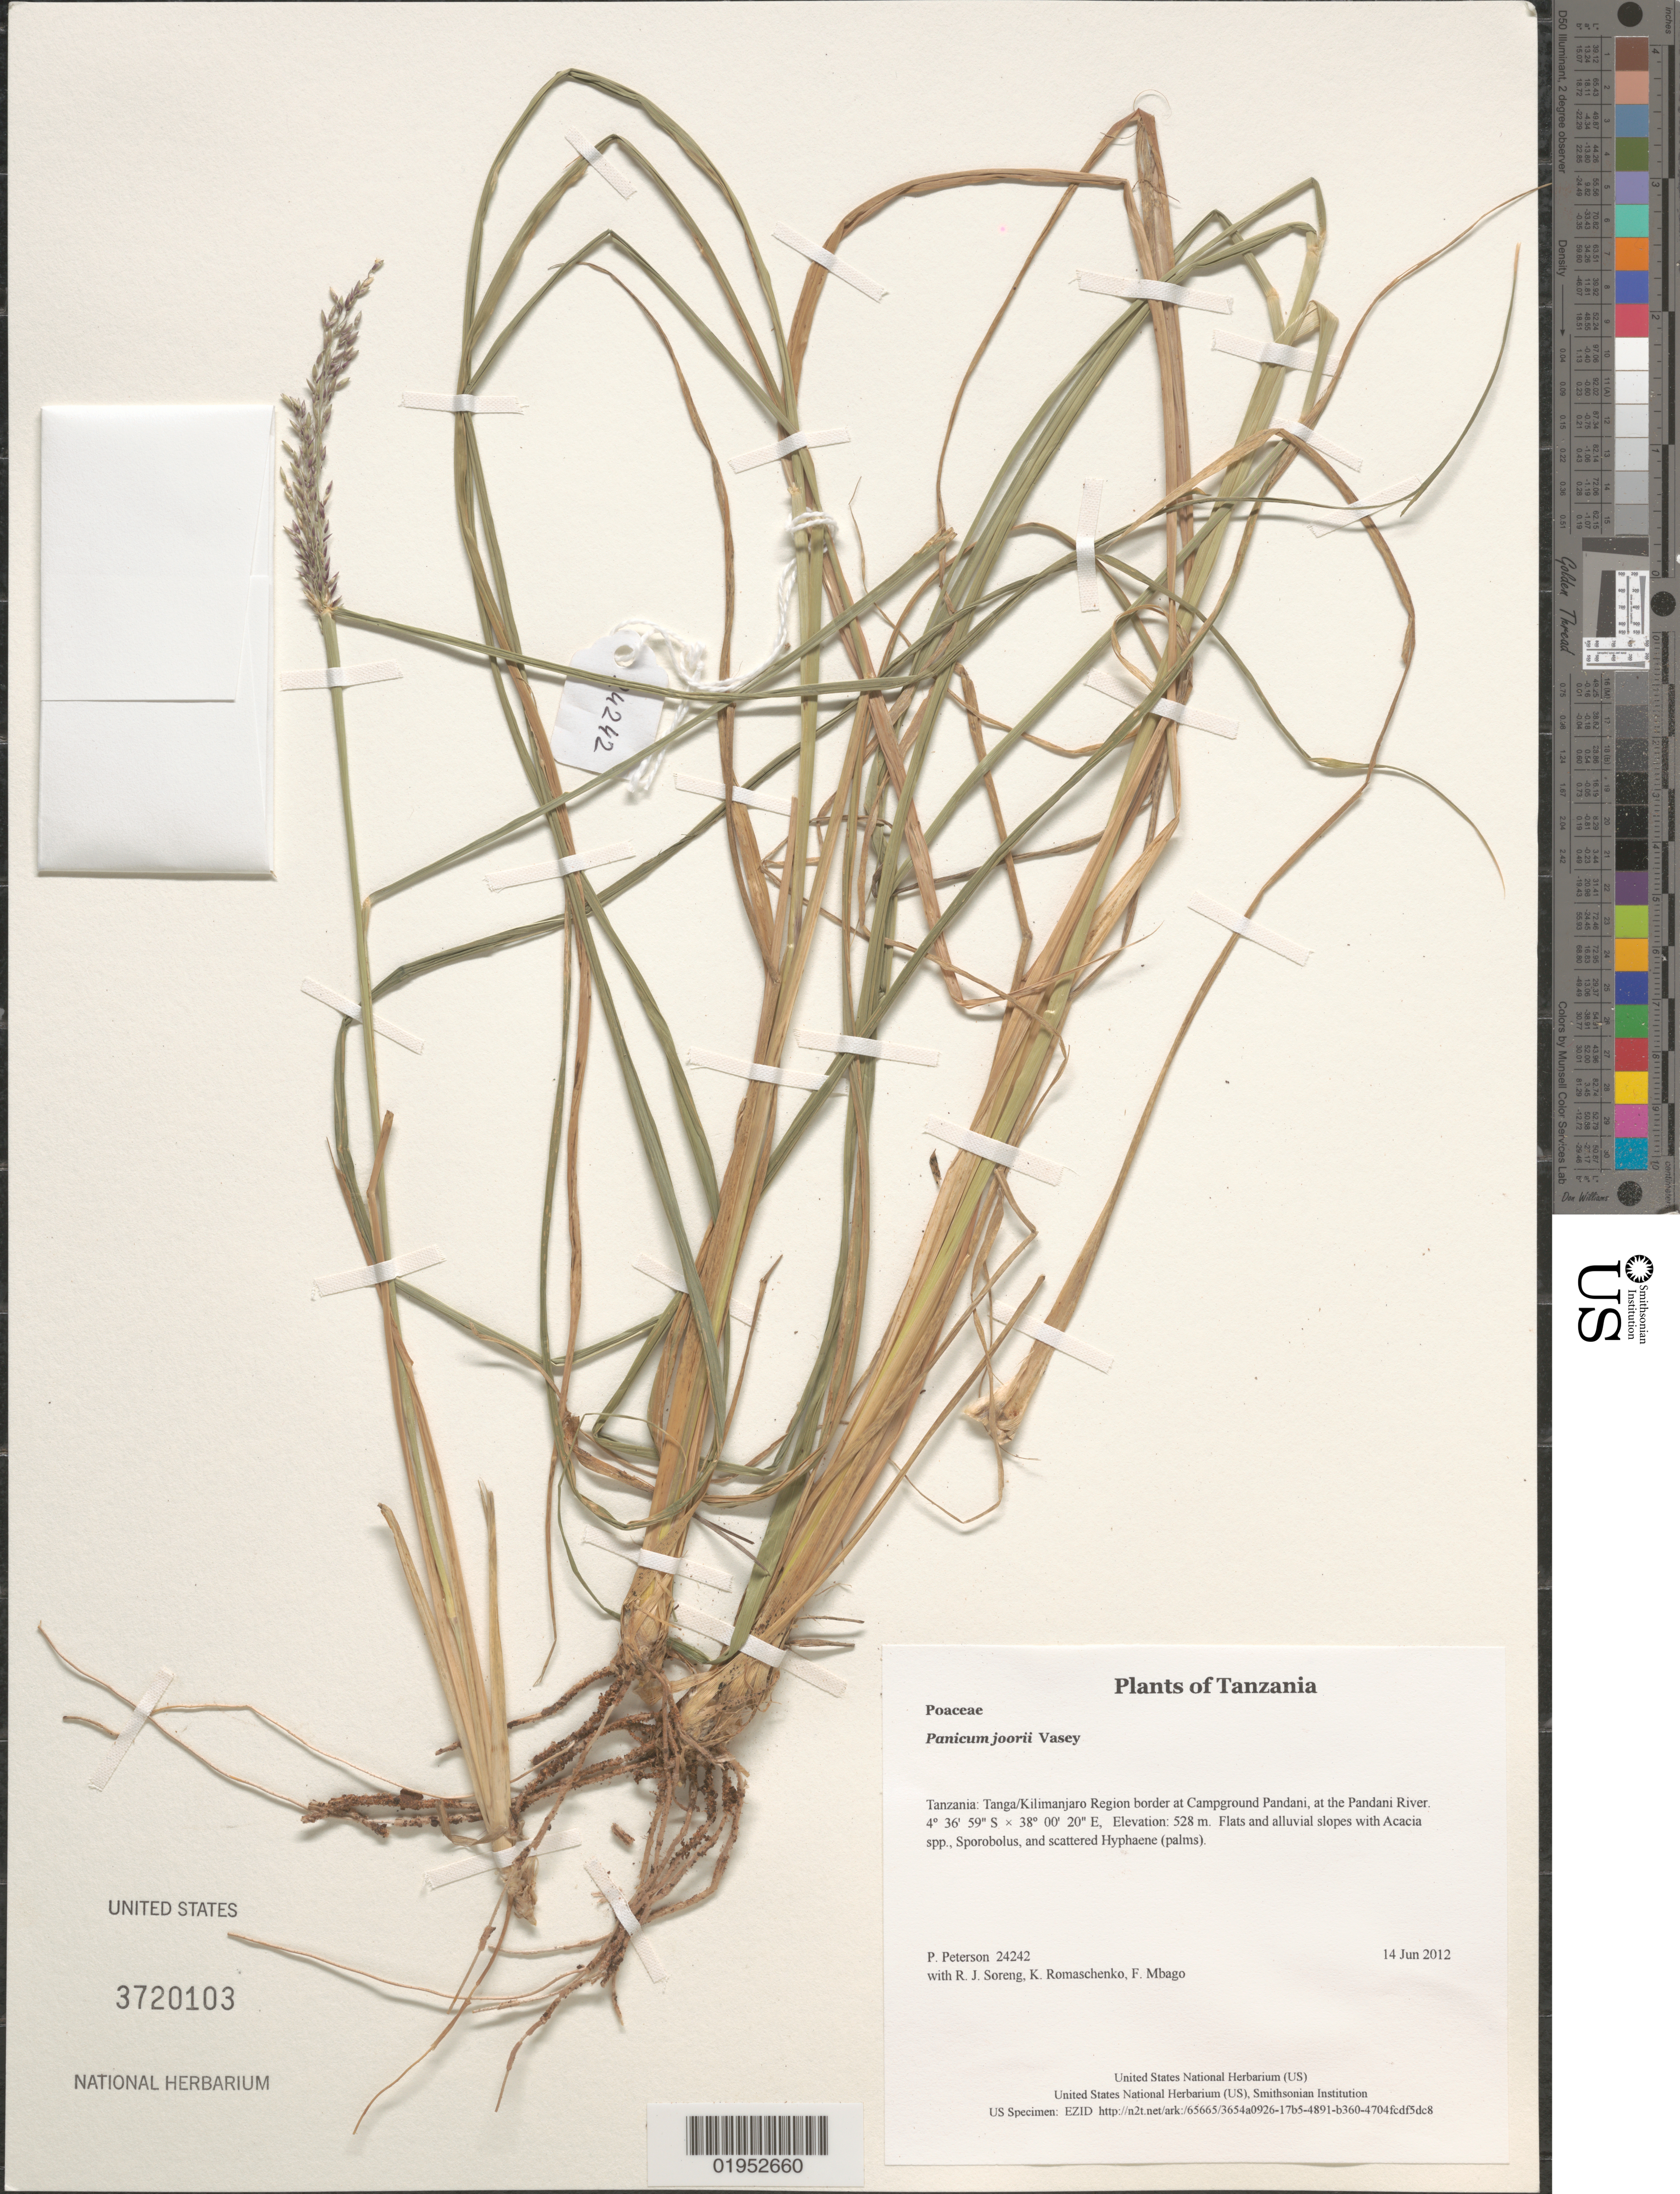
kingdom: Plantae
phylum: Tracheophyta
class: Liliopsida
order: Poales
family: Poaceae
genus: Panicum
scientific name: Panicum sp.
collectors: P. M. Peterson, R. J. Soreng, K. Romaschenko & F. Mbago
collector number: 24242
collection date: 2012-06-14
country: Tanzania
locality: Tanga/Kilimanjaro Region border at Campground Pandani, at the Pandani River.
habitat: Flats and alluvial slopes with Acacia spp., Sporobolus, and scattered Hyphaene (palms).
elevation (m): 528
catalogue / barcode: US 3720103